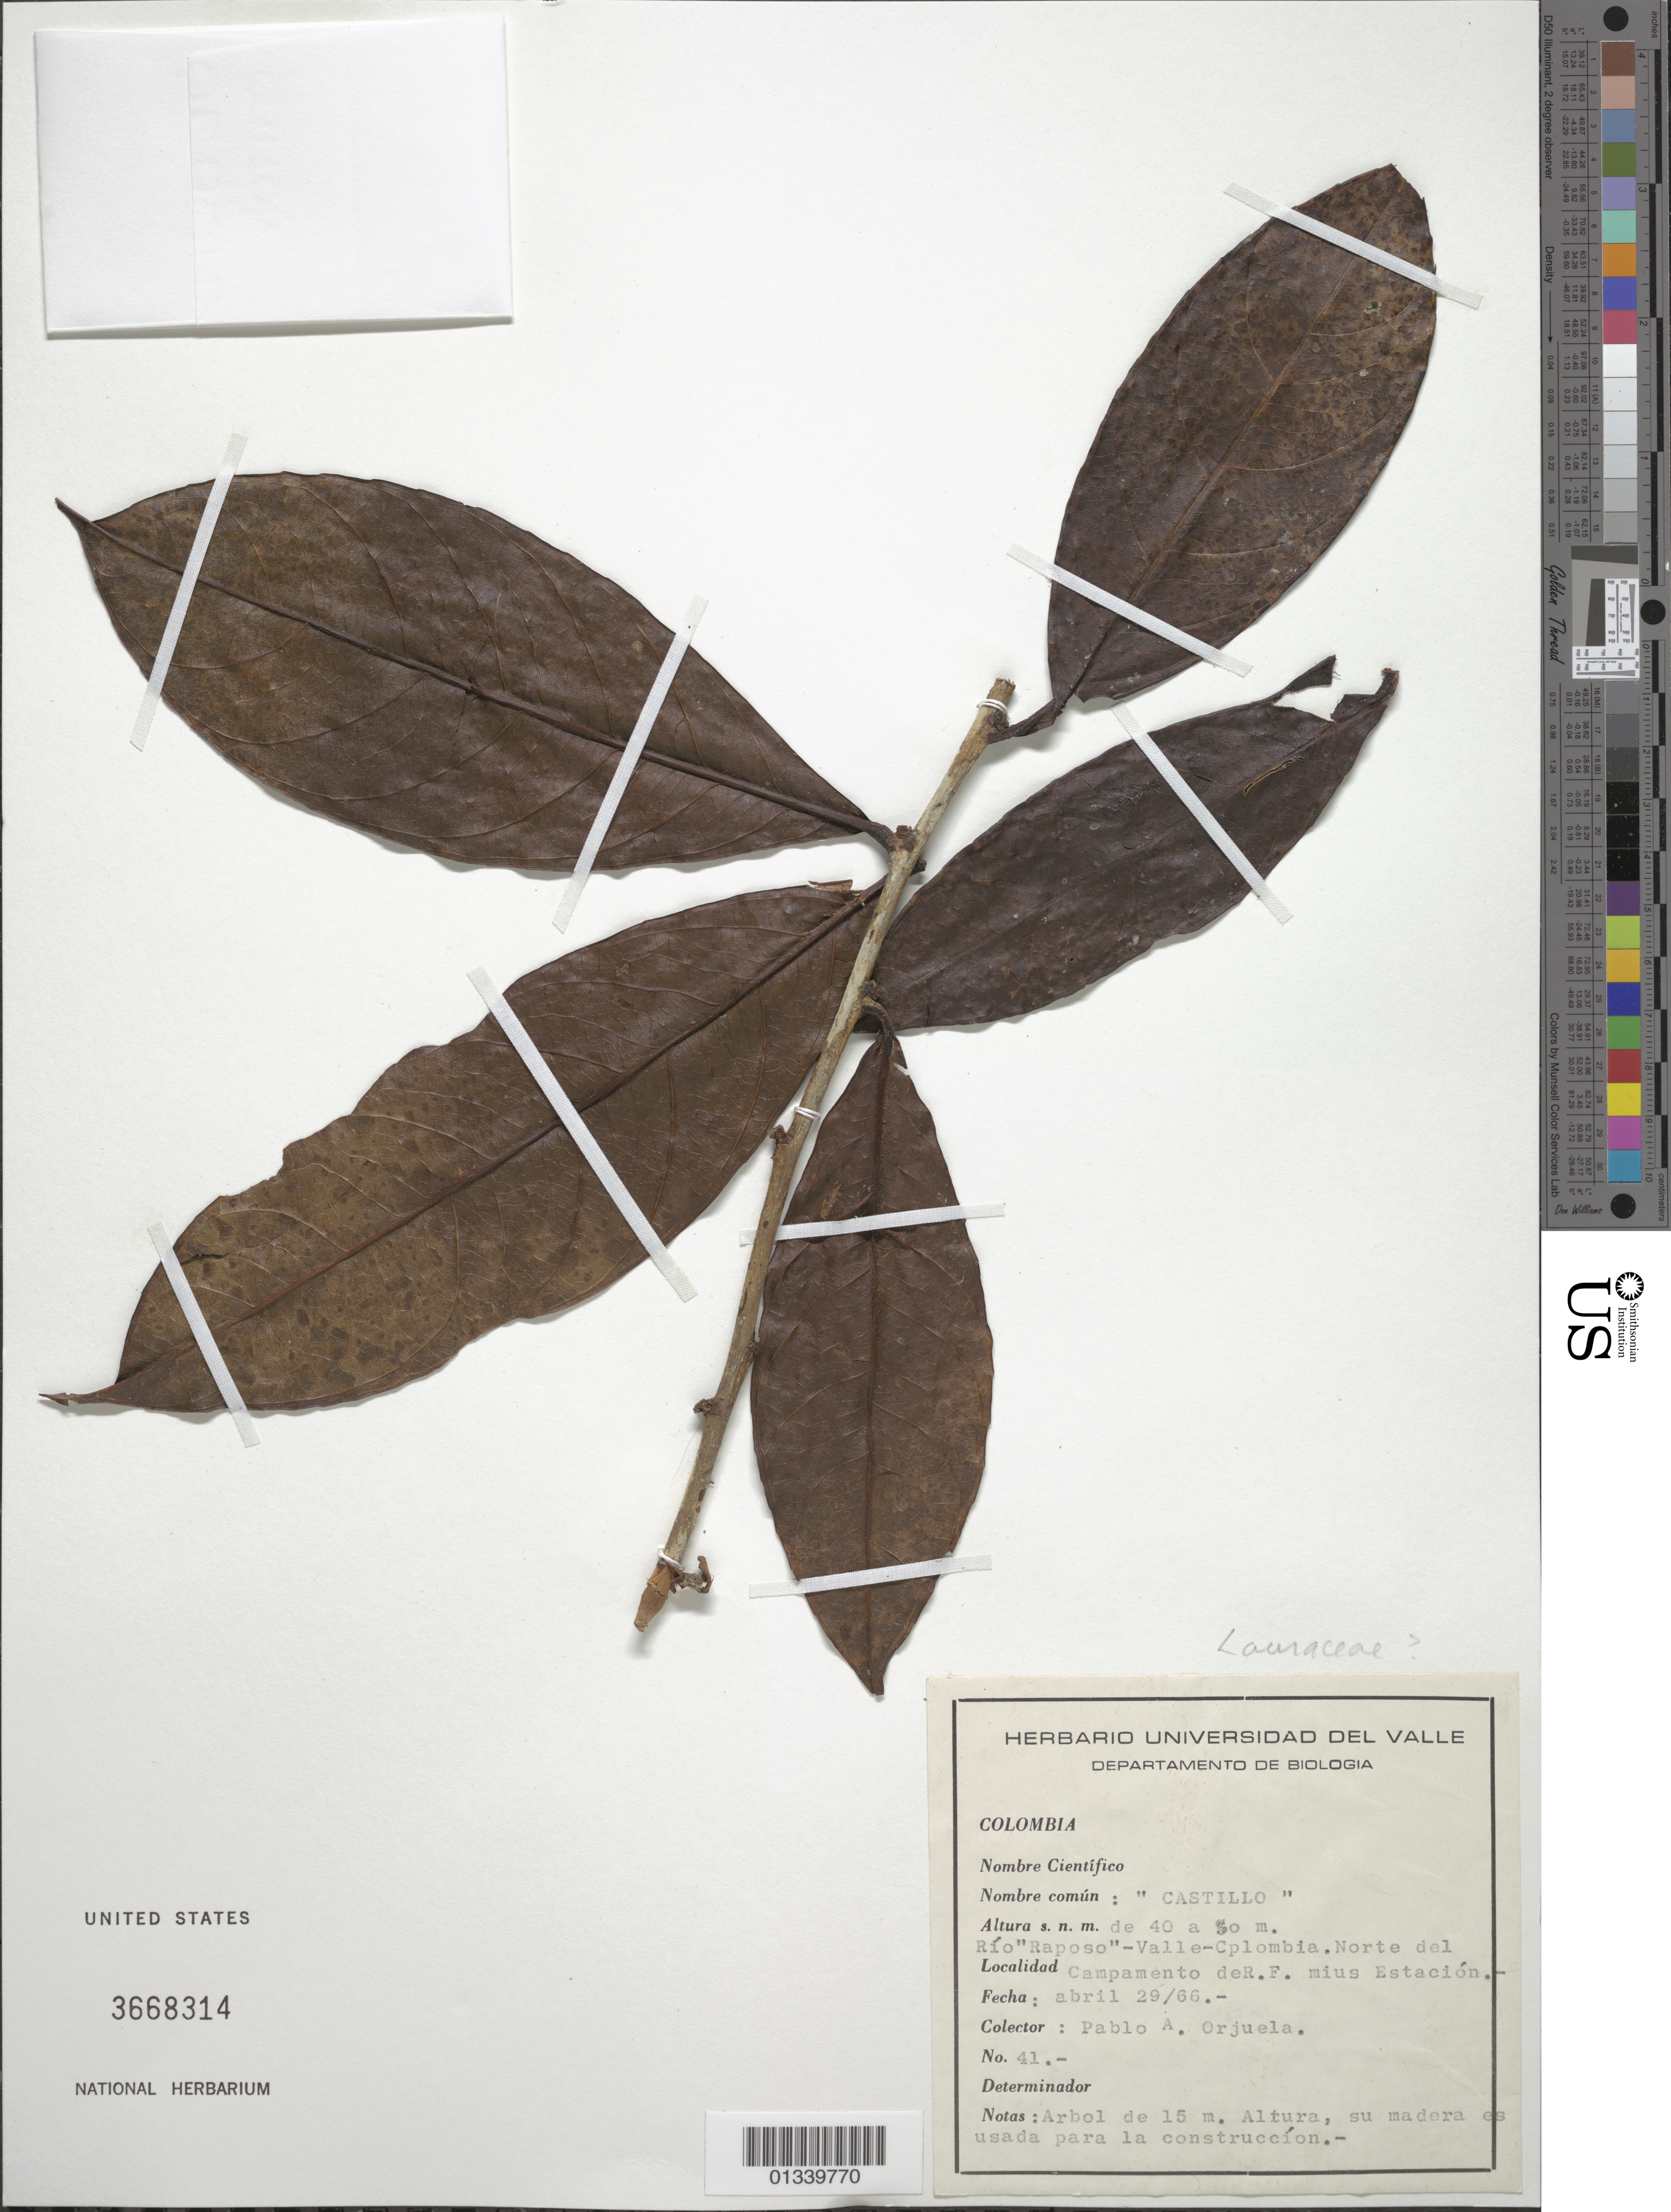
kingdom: Plantae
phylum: Tracheophyta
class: Magnoliopsida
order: Laurales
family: Lauraceae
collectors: P. A. Orjuela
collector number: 41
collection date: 1966-04-29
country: Colombia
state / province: Valle del Cauca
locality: Rio Raposo, norte RF Virus estasion.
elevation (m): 40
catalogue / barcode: US 3668314